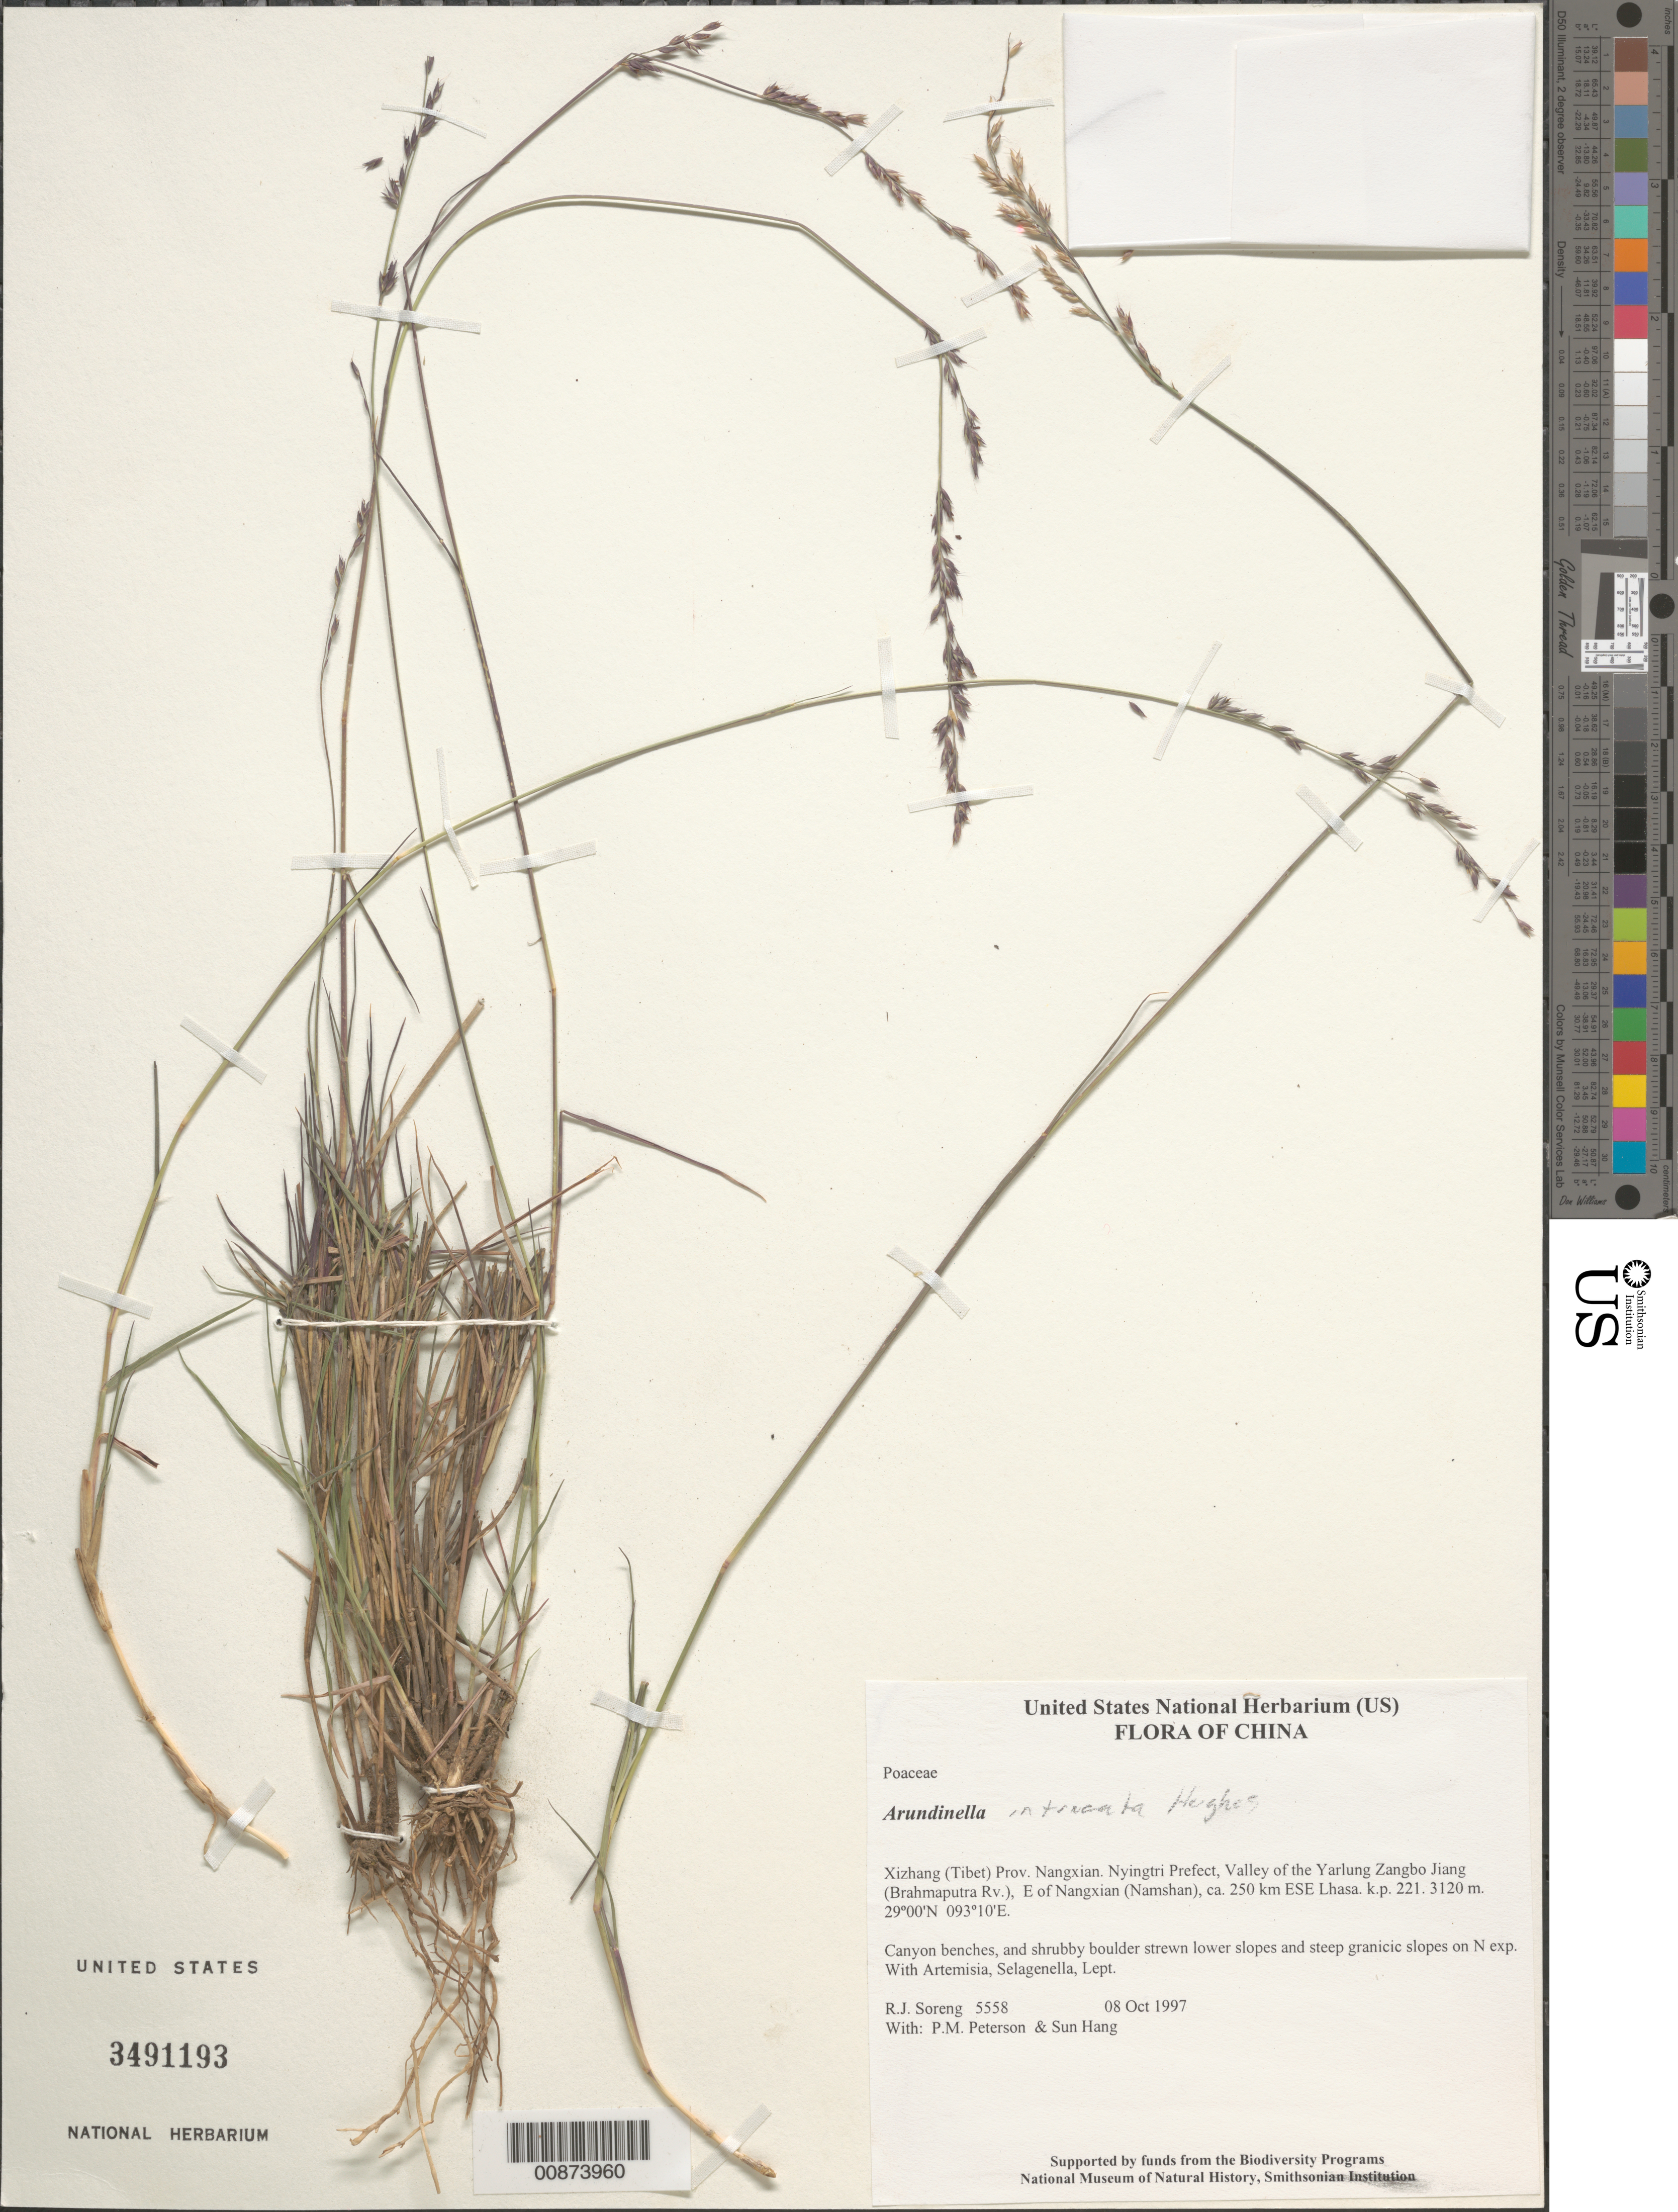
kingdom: Plantae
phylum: Tracheophyta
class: Liliopsida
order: Poales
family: Poaceae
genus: Arundinella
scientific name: Arundinella intricata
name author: Hughes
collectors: R. J. Soreng, P. M. Peterson & Sun Hang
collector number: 5558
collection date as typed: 08 Oct 1997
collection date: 1997-10-08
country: China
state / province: Xizang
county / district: Nangxian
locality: Nyingtri Prefect, Valley of the Yarlung Zangbo Jiang (Brahmaputra Rv.), E of Nangxian (Namshan), ca. 250 km ESE Lhasa. k.p. 221.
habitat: Canyon benches, and shruby boulder strewn lower slopes and steep granicic slopes on N exp. With Artemisia, Selagenella, Lept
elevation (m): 3120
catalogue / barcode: US 3491193